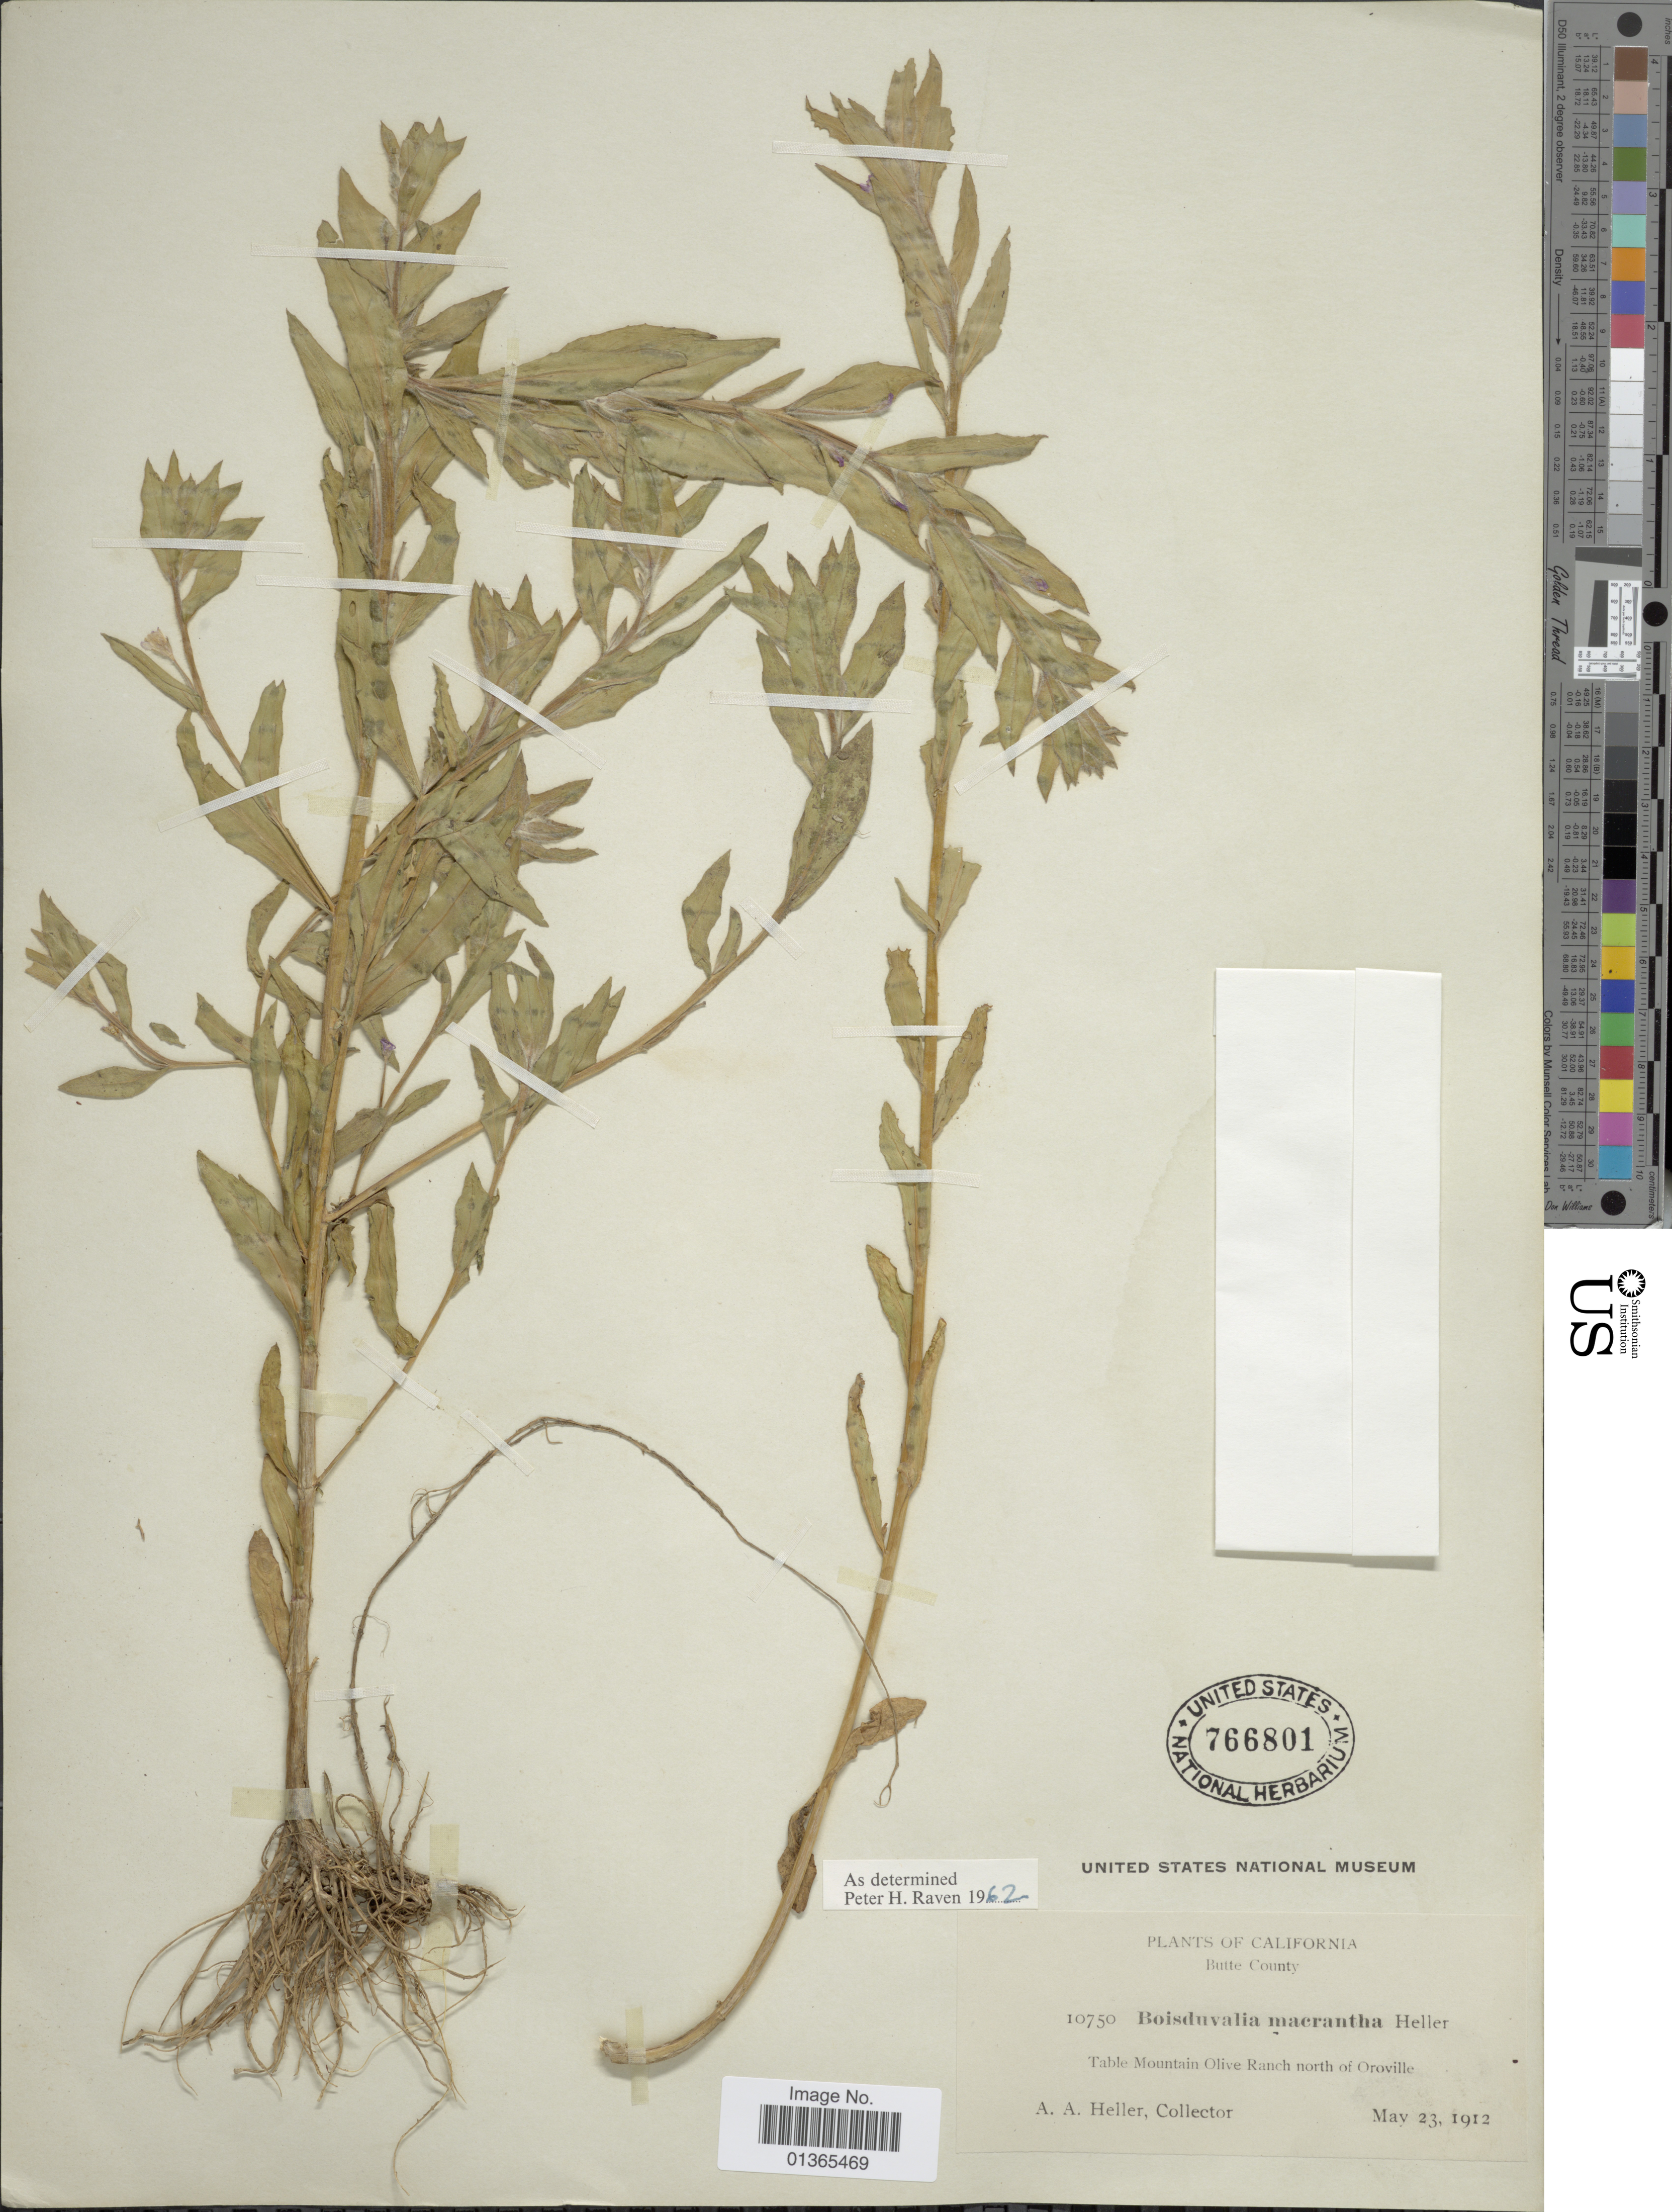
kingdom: Plantae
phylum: Tracheophyta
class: Magnoliopsida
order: Myrtales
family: Onagraceae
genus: Epilobium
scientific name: Epilobium pallidum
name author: (Eastw.) Hoch & P.H. Raven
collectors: A. A. Heller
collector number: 10750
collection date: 1912-05-23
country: United States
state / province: California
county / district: Butte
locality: Butte County. Table Mountain Olive Ranch north of Oroville.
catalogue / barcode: US 766801